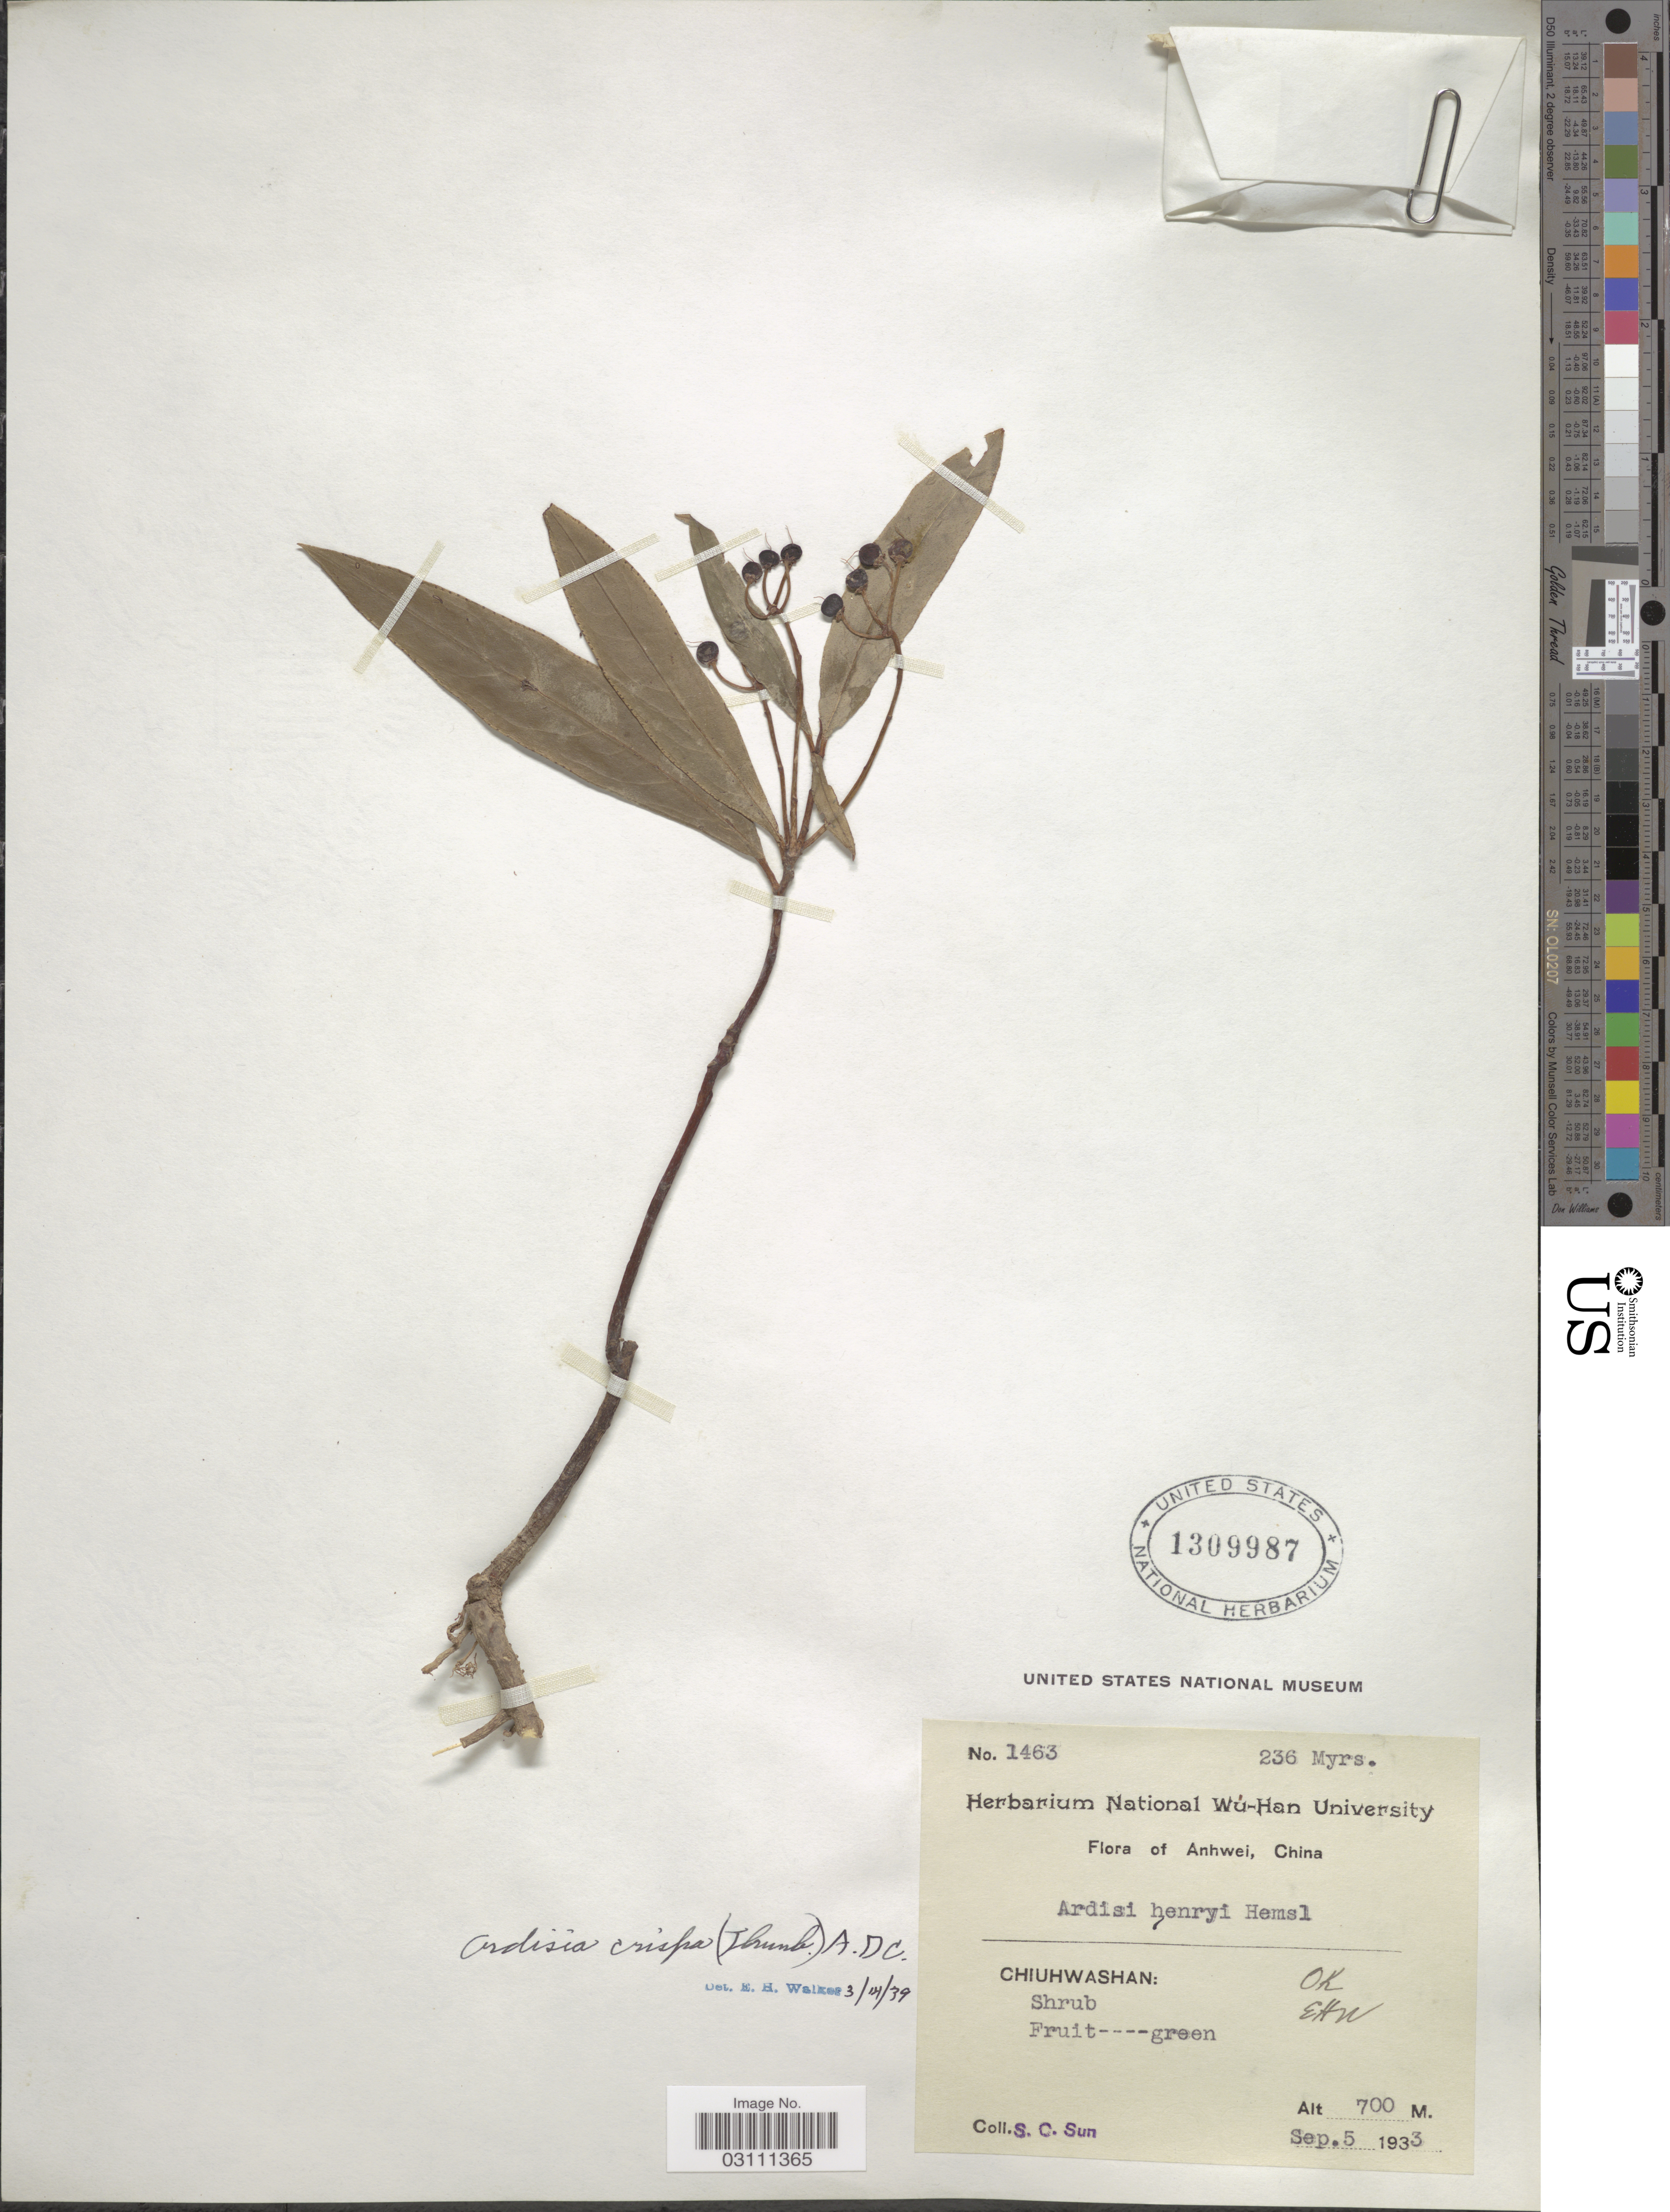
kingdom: Plantae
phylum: Tracheophyta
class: Magnoliopsida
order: Ericales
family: Primulaceae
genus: Ardisia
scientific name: Ardisia crispa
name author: (Thunb.) A. DC.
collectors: S. C. Sun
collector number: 1463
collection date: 1933-09-05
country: China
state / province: Anhui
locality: Anhwei. Chiuhwashan.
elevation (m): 700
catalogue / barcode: US 1309987